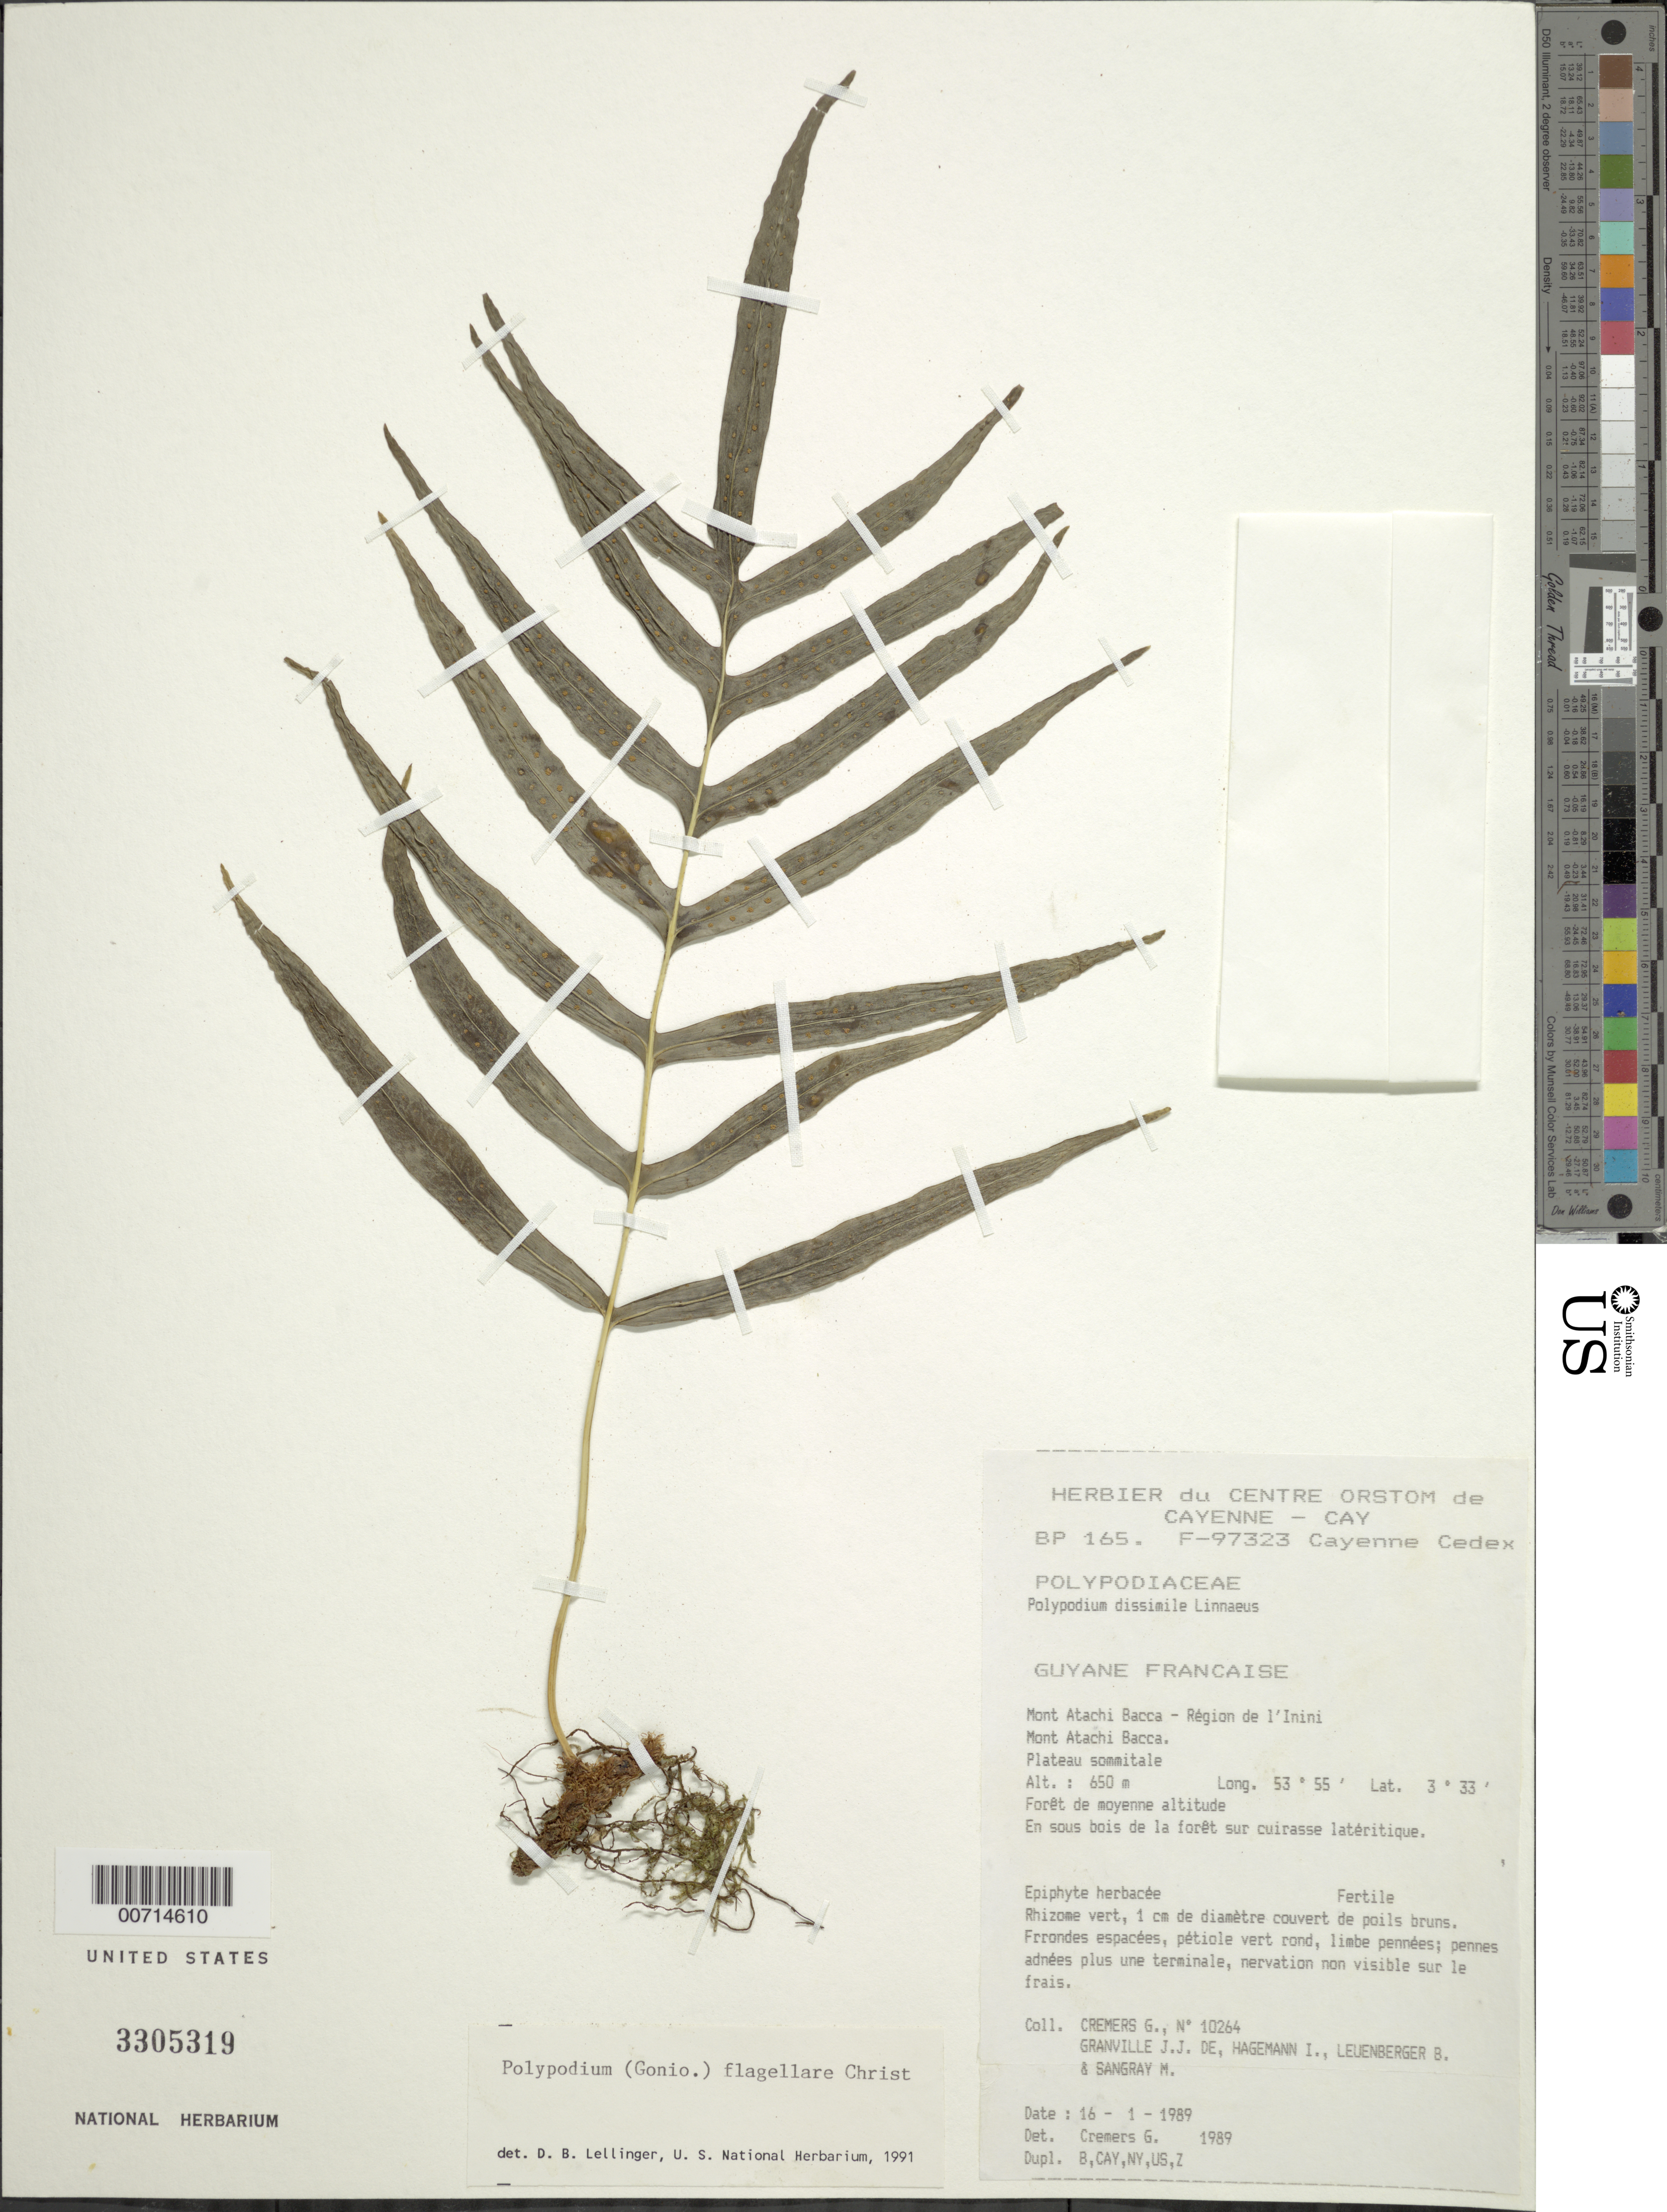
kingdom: Plantae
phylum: Tracheophyta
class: Polypodiopsida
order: Polypodiales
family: Polypodiaceae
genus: Polypodium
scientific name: Polypodium flagellare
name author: Christ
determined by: Lellinger, David B., (BOT), Smithsonian Institution - National Museum of Natural History (UNITED STATES)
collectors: G. Cremers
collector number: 10264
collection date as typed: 16-Jan-89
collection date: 1989-01-16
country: French Guiana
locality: Mont Atachi Bacca, région de l'Inini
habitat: Forêt de moyenne altitude, en sous bois de la forest sur cuirasse lateritique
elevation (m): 650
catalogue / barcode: US 3305319